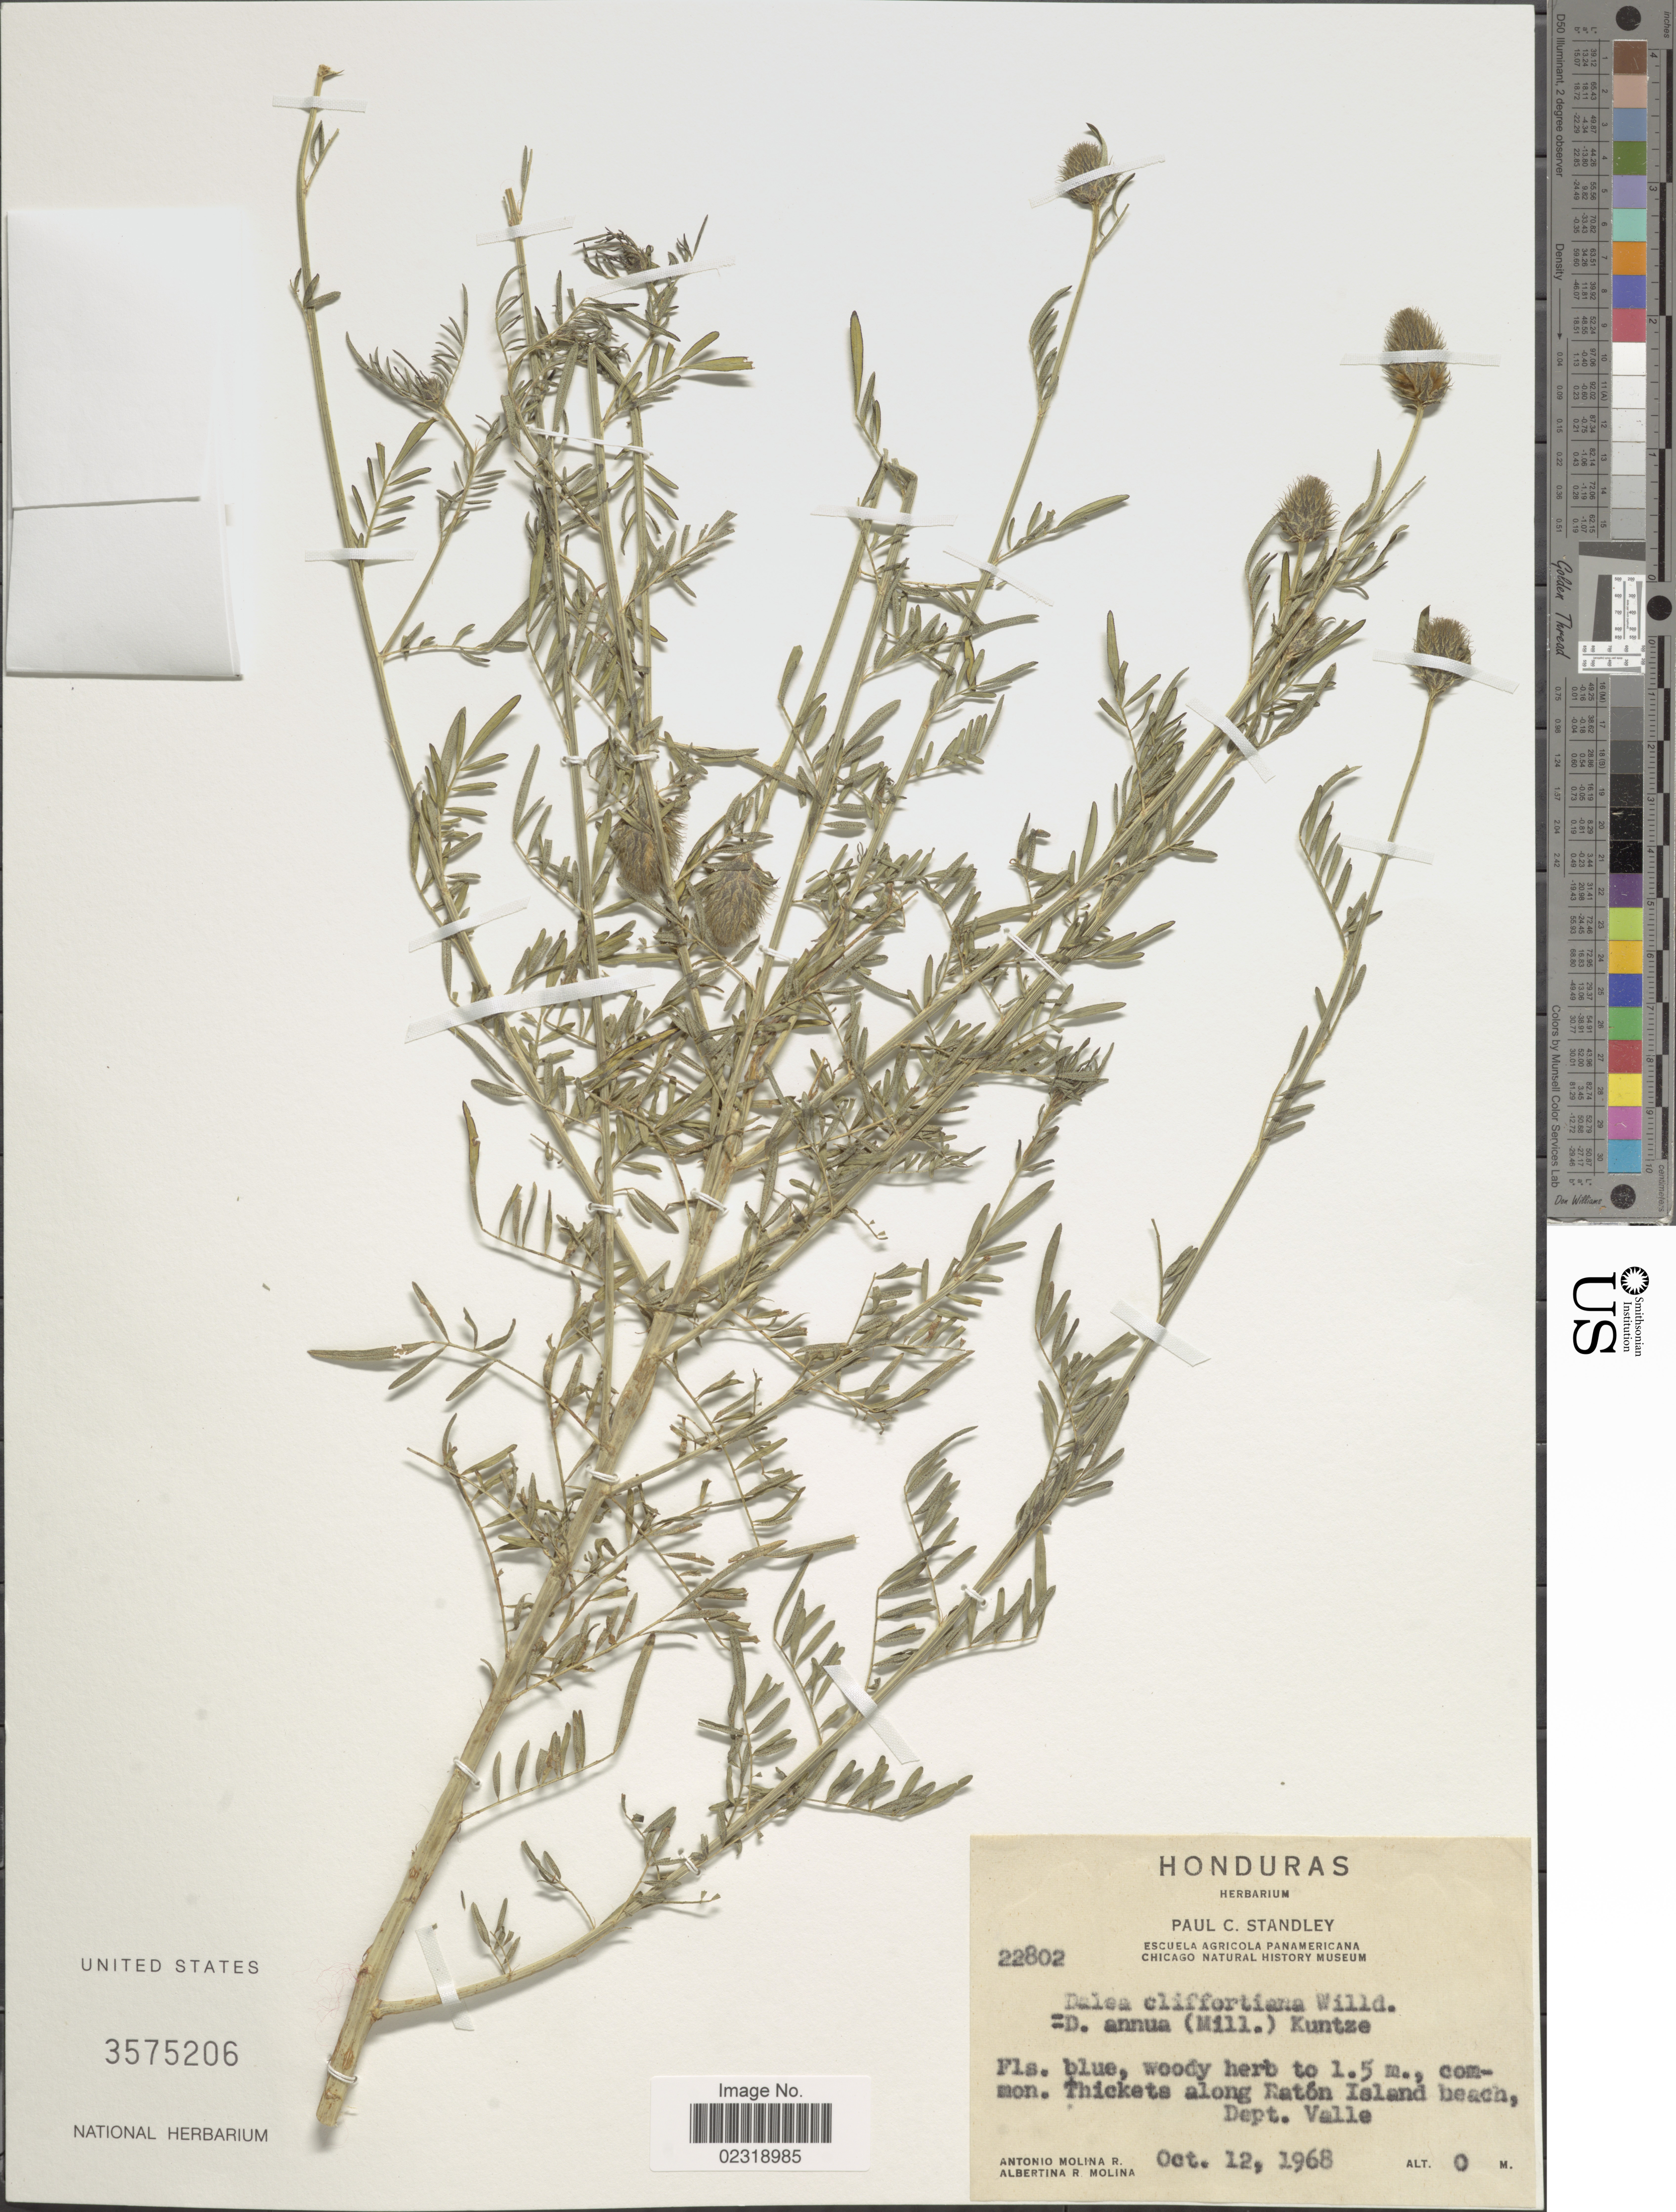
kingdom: Plantae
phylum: Tracheophyta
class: Magnoliopsida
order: Fabales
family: Fabaceae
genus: Dalea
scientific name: Dalea cliffortiana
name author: Willd.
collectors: A. Molina R. & A. R. Molina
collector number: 22802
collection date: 1968-10-12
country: Honduras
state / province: Valle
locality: Honduras, Thickets along Raton Island beach, Dept. Valle.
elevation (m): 0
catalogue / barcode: US 3575206